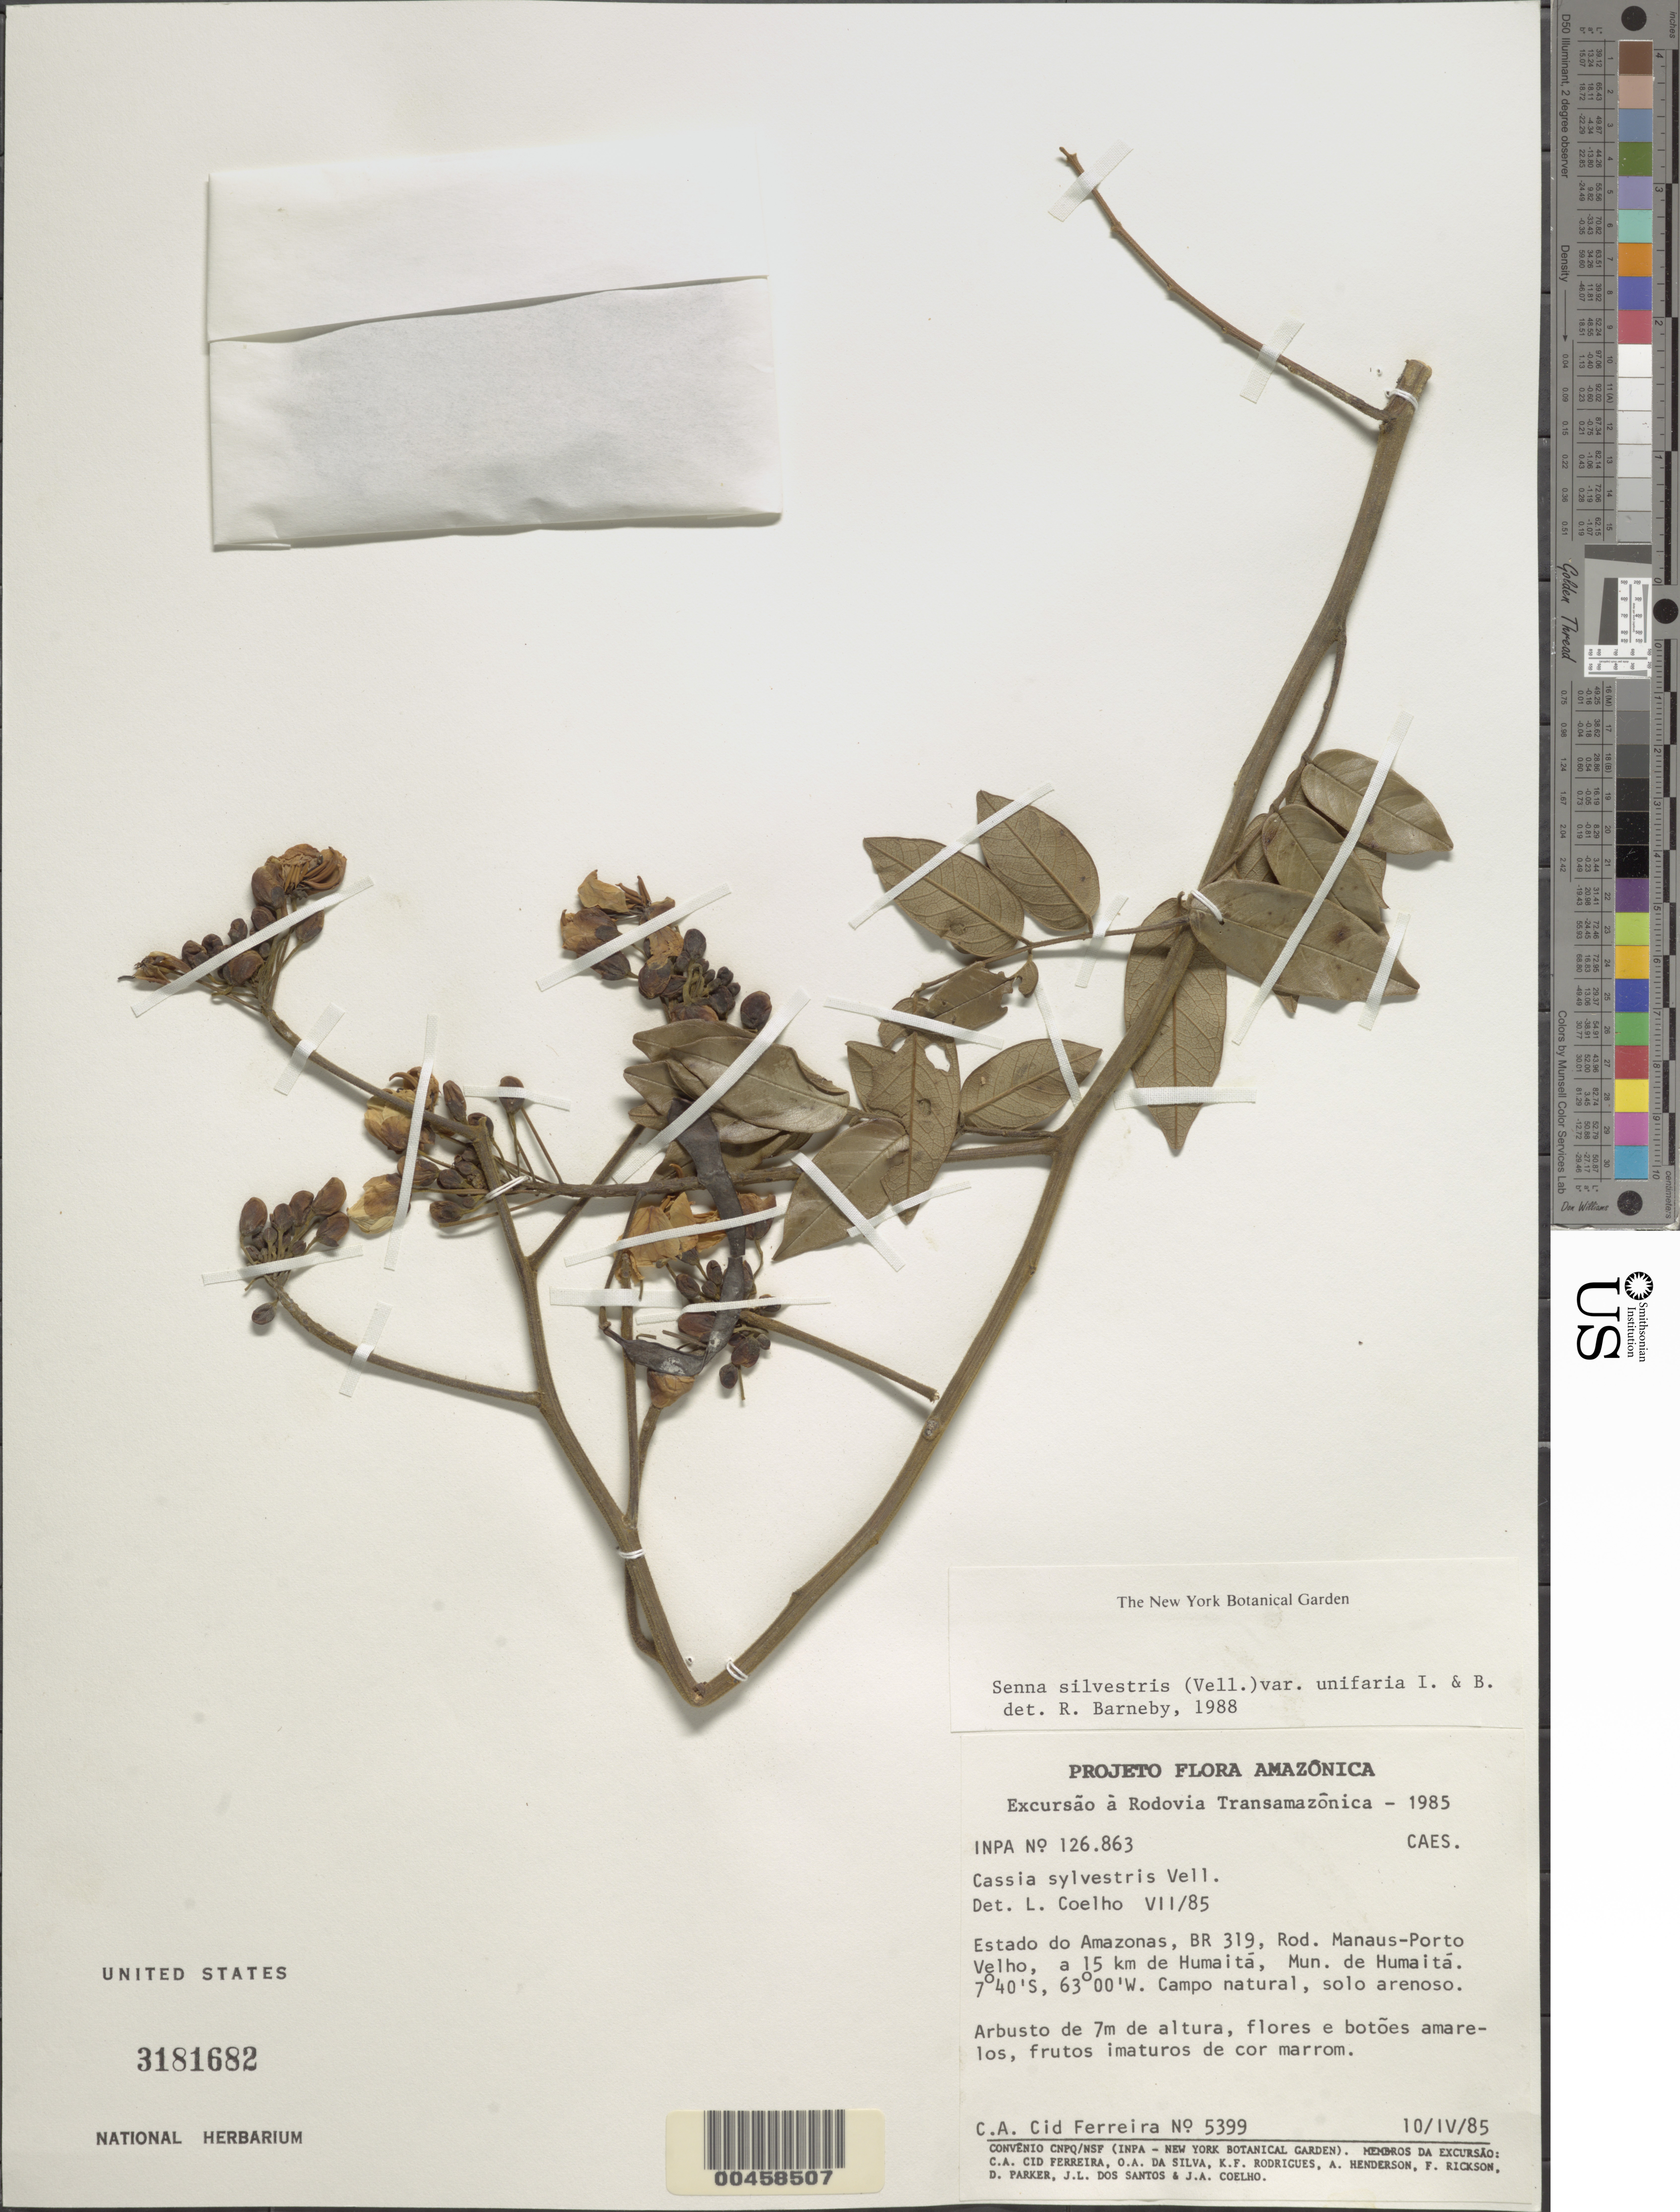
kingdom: Plantae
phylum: Tracheophyta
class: Magnoliopsida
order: Fabales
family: Fabaceae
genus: Senna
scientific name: Senna silvestris var. unifaria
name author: H.S. Irwin & Barneby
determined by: Barneby, Rupert C., (NY)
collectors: C. A. Cid Ferreira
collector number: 5399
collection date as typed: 10 Apr 1985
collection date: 1985-04-10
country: Brazil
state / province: Amazonas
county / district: Humaitá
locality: Humaita, a 15 km de; br319 rod. manaus - porto velho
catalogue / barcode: US 3181682